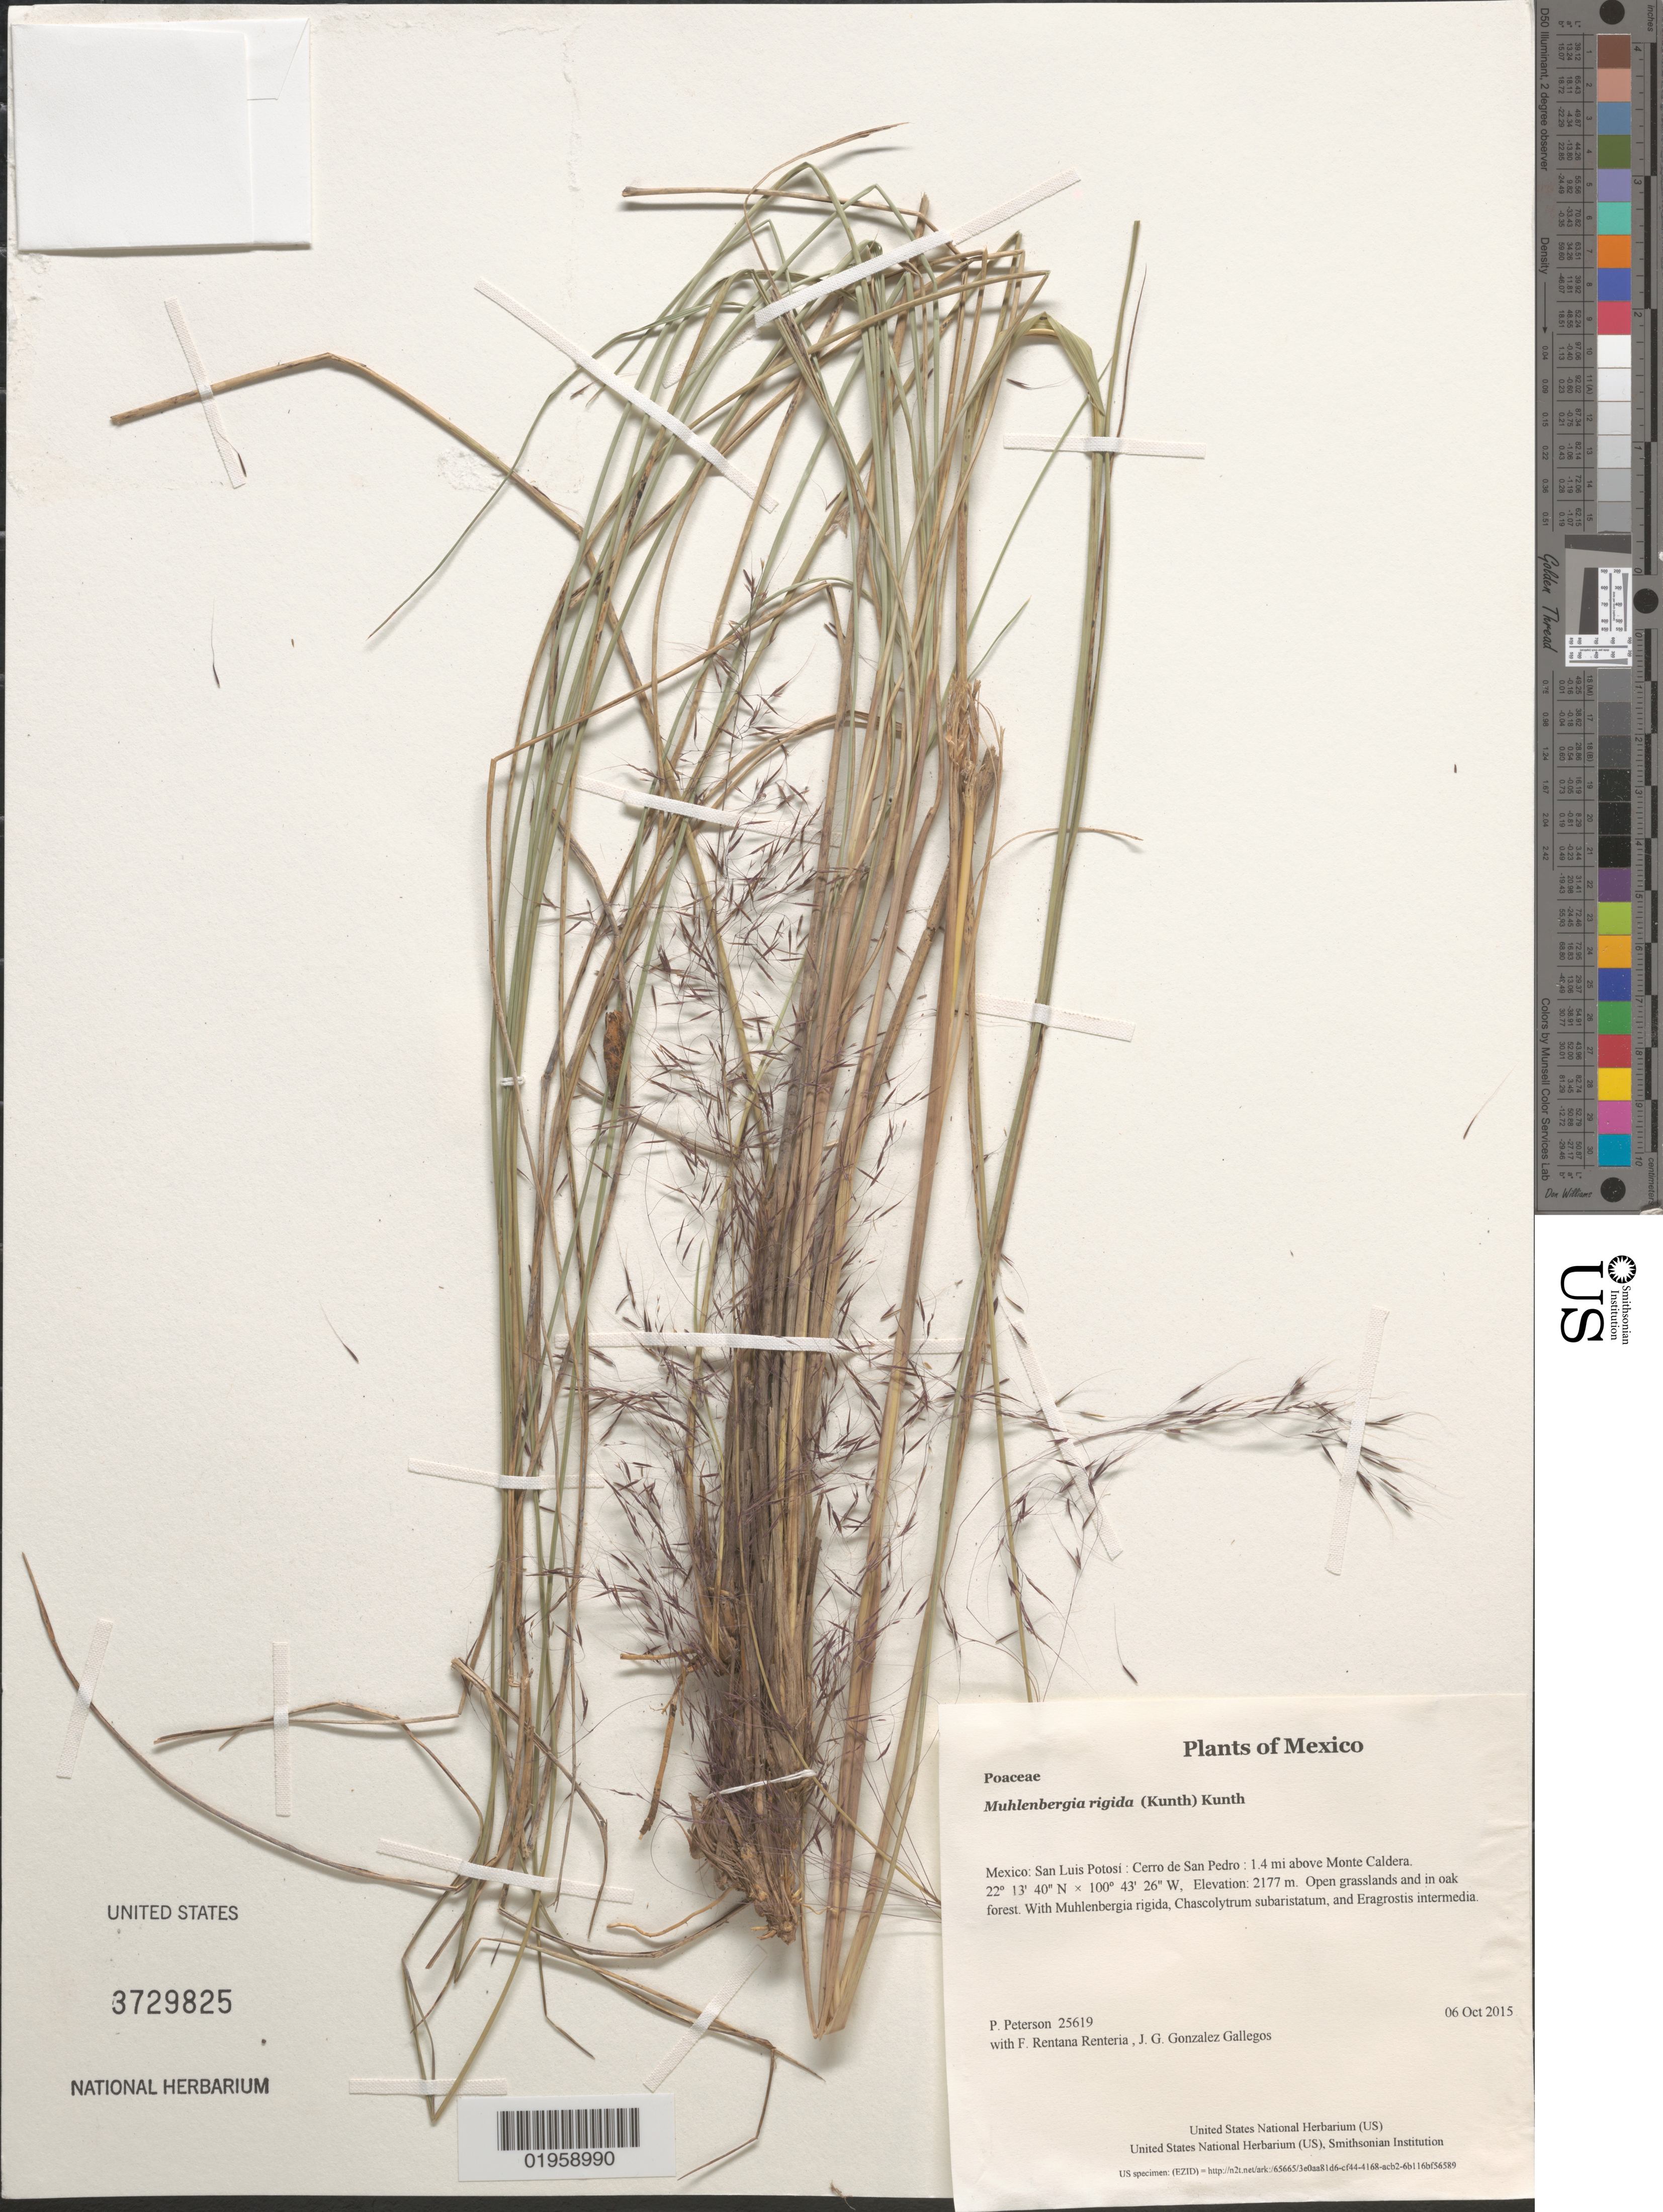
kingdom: Plantae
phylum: Tracheophyta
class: Liliopsida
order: Poales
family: Poaceae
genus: Muhlenbergia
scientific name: Muhlenbergia rigida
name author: (Kunth) Kunth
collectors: P. M. Peterson, F. Rentana Renteria & J. G. Gonzalez Gallegos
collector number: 25619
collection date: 2015-10-06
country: Mexico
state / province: San Luis Potosí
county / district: Cerro de San Pedro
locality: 1.4 mi above Monte Caldera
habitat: Open grasslands and in oak forest.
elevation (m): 2177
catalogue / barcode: US 3729825